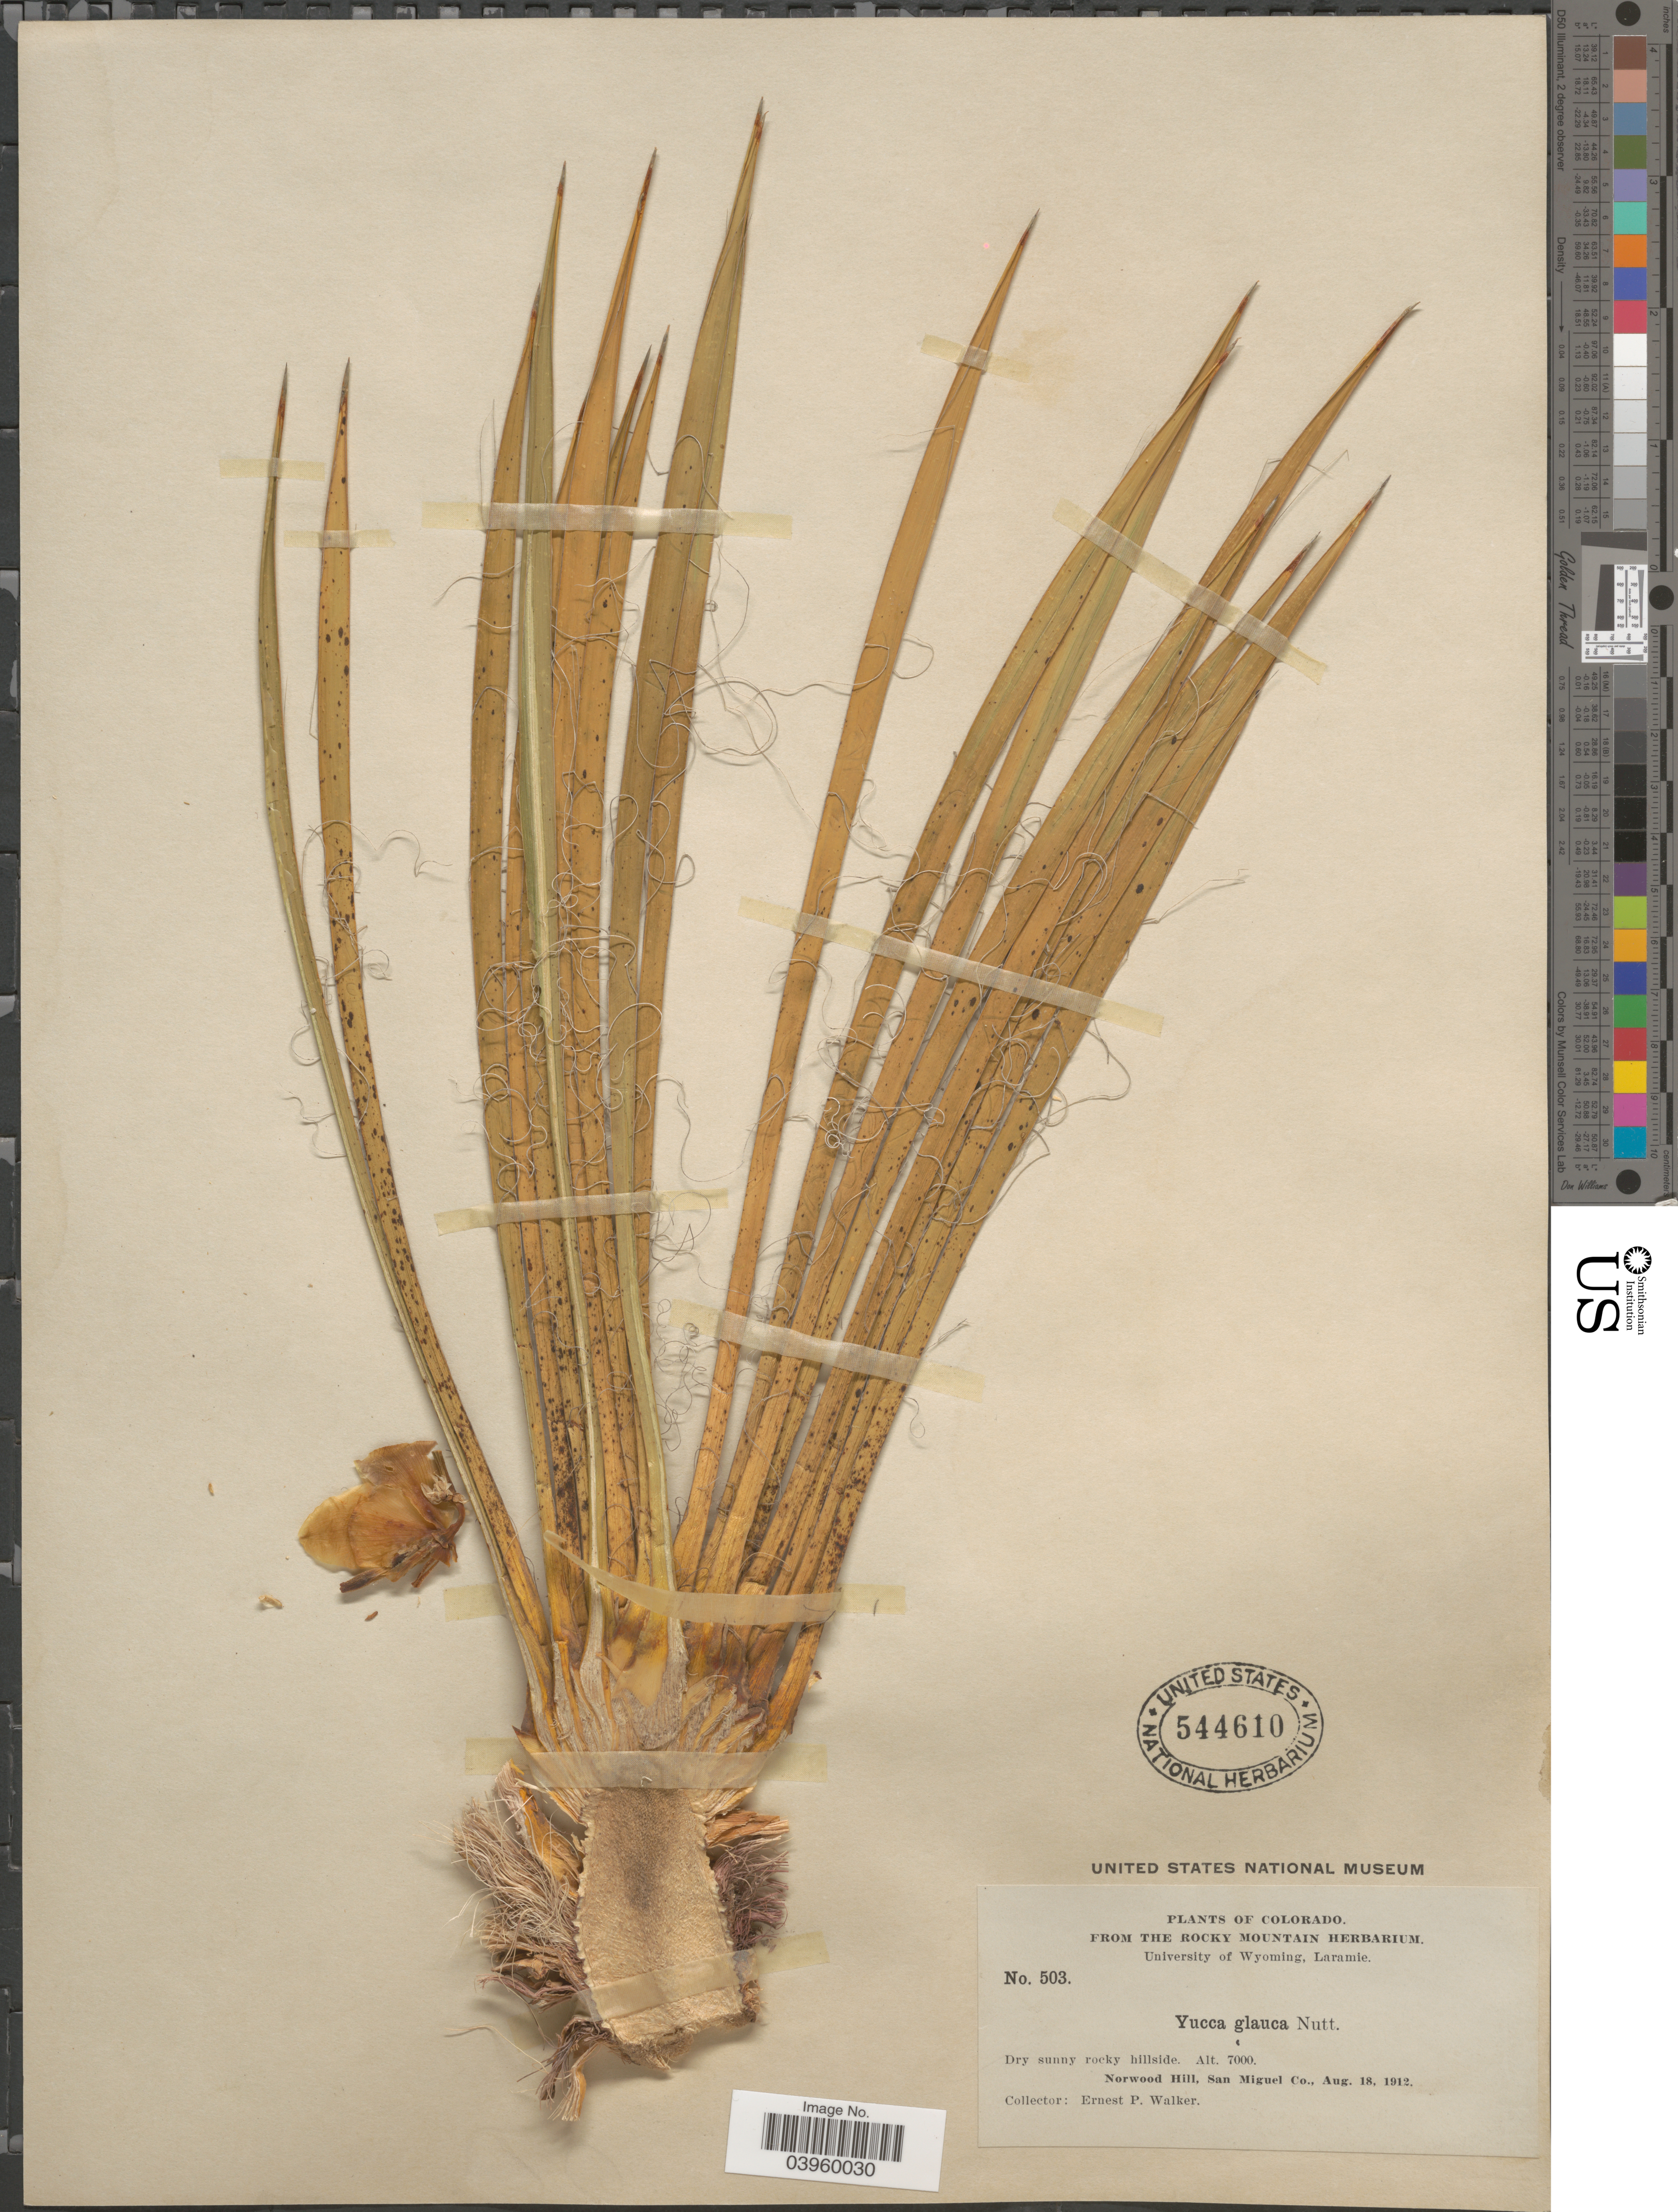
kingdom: Plantae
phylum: Tracheophyta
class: Liliopsida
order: Asparagales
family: Asparagaceae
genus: Yucca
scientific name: Yucca glauca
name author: Nutt.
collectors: E. P. Walker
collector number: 503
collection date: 1912-08-18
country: United States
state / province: Colorado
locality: Norwood Hill San Miguel Co.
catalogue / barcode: US 544610